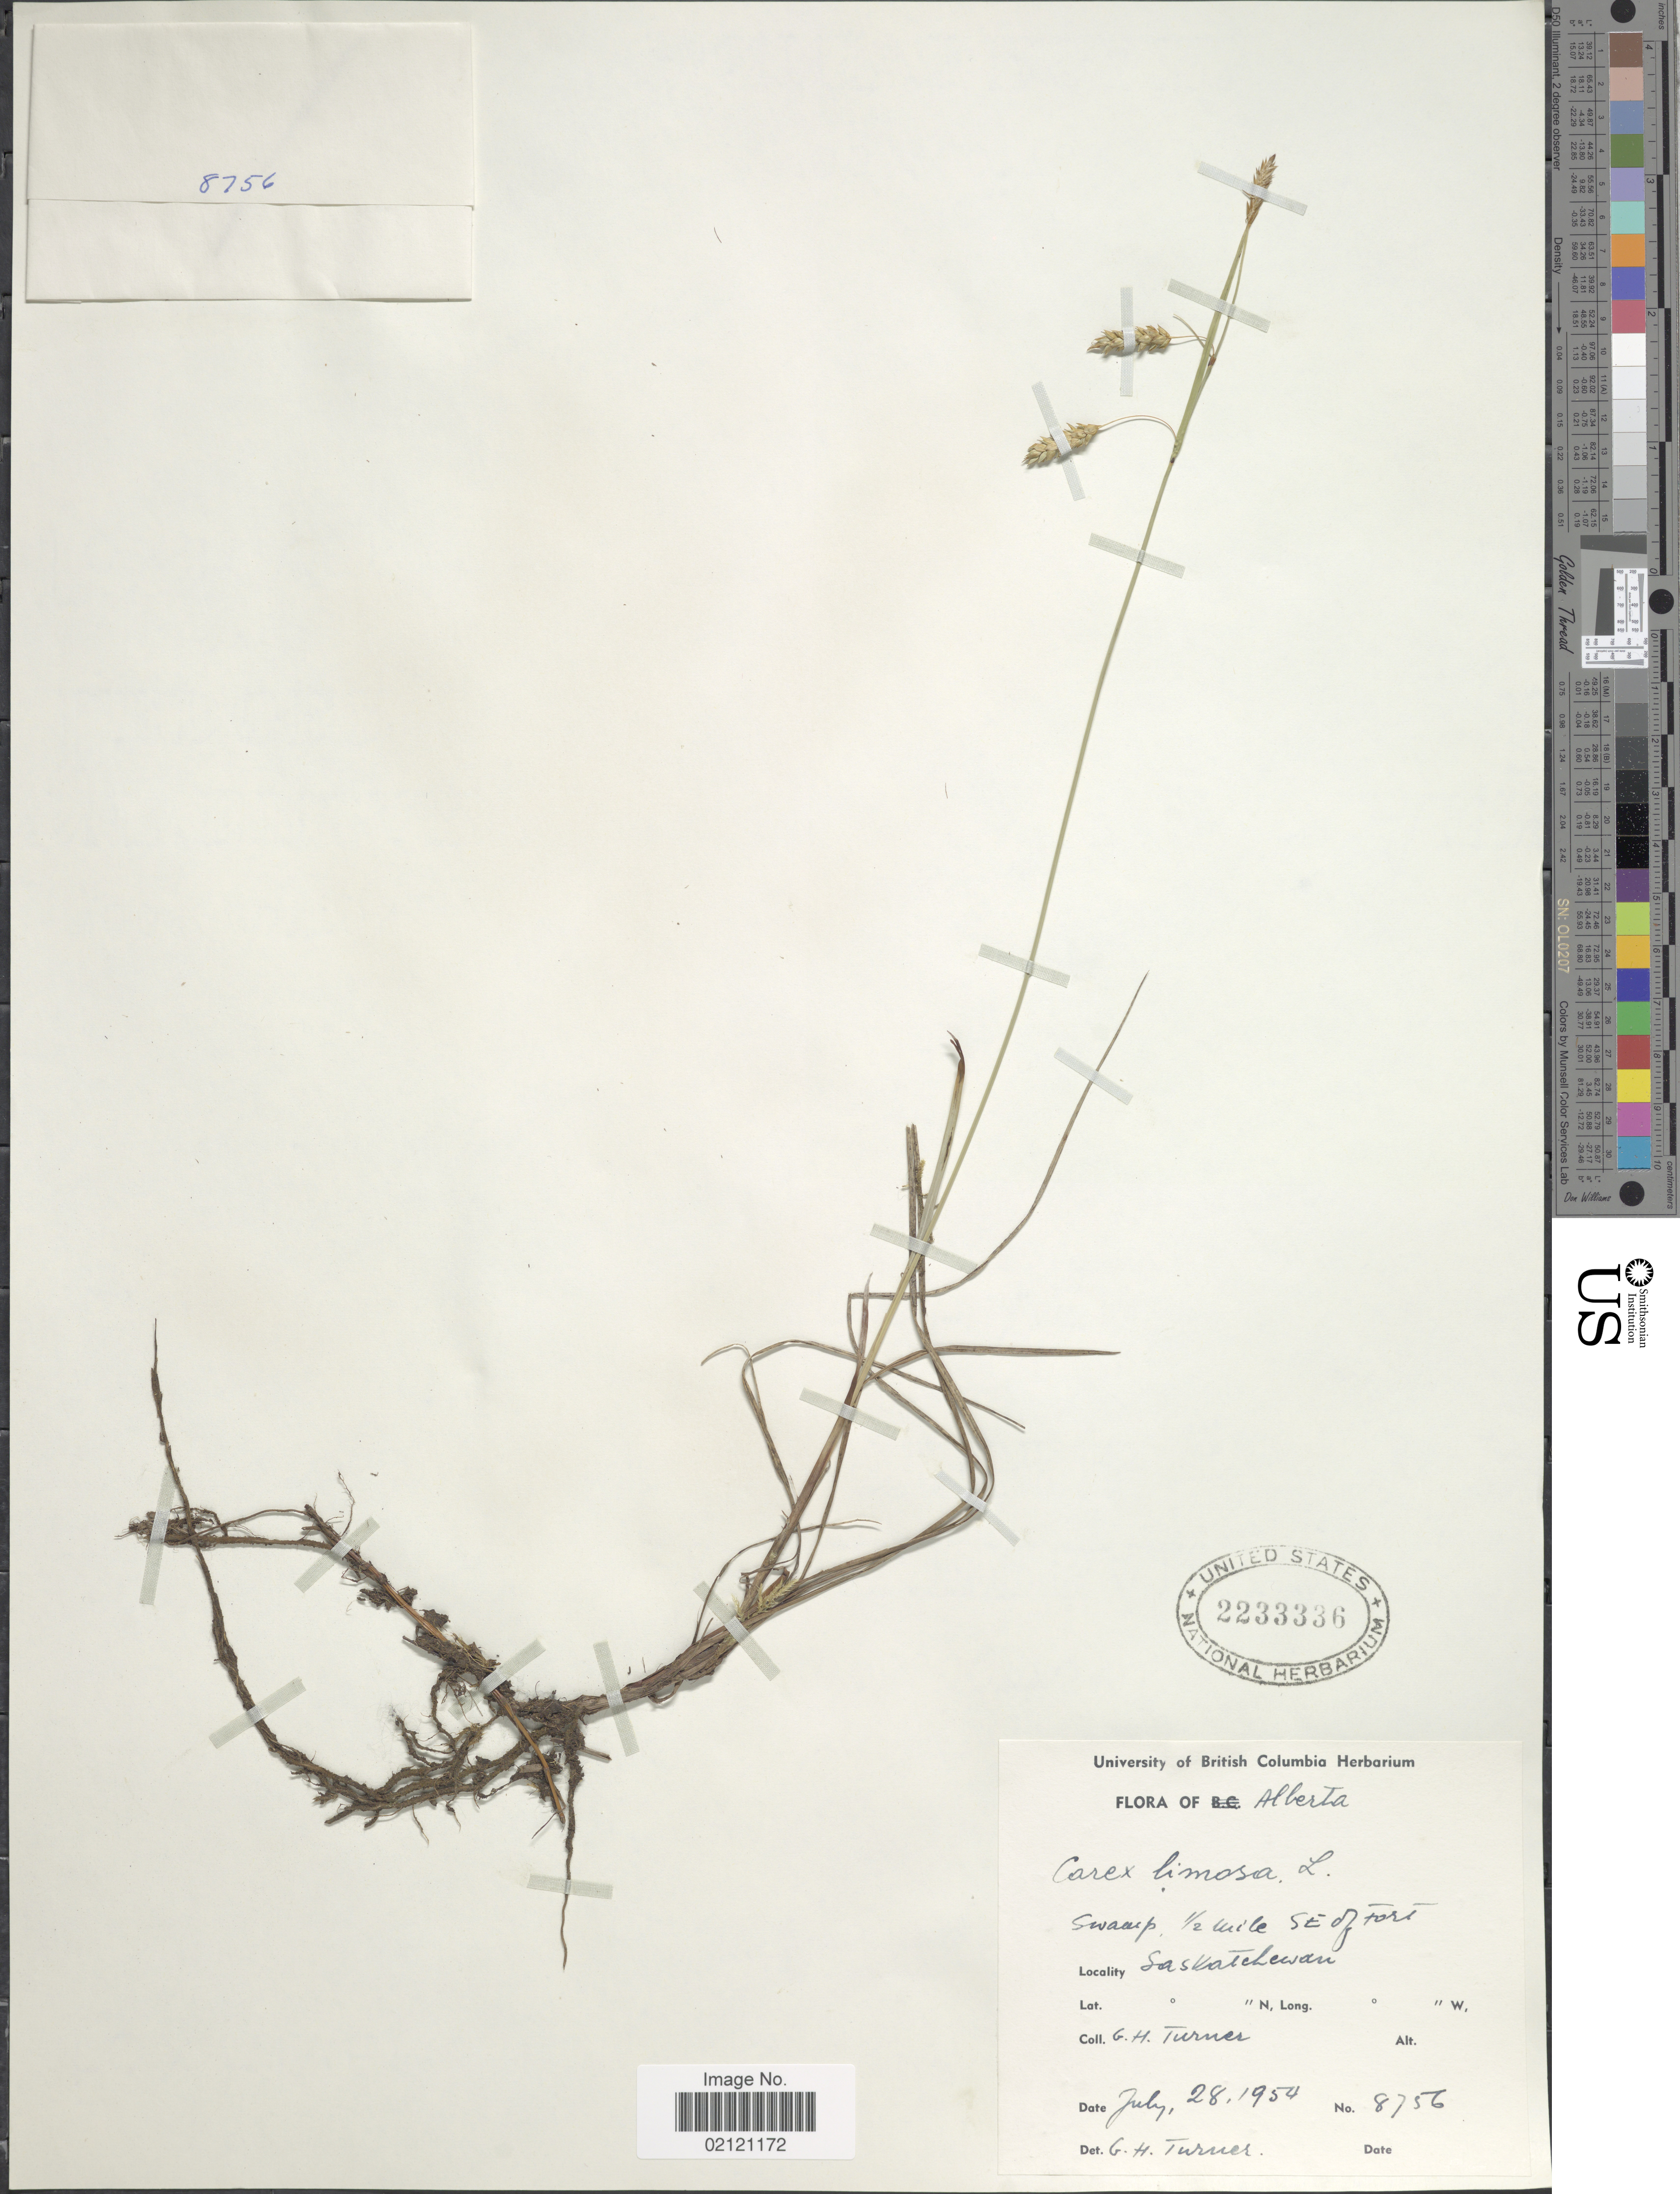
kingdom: Plantae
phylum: Tracheophyta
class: Liliopsida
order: Poales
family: Cyperaceae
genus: Carex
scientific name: Carex limosa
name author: L.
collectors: G. H. Turner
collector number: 8756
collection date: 1954-07-28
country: Canada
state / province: Alberta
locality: Swamp, ½ mile SE of Fort Saskatchewan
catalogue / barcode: US 2233336